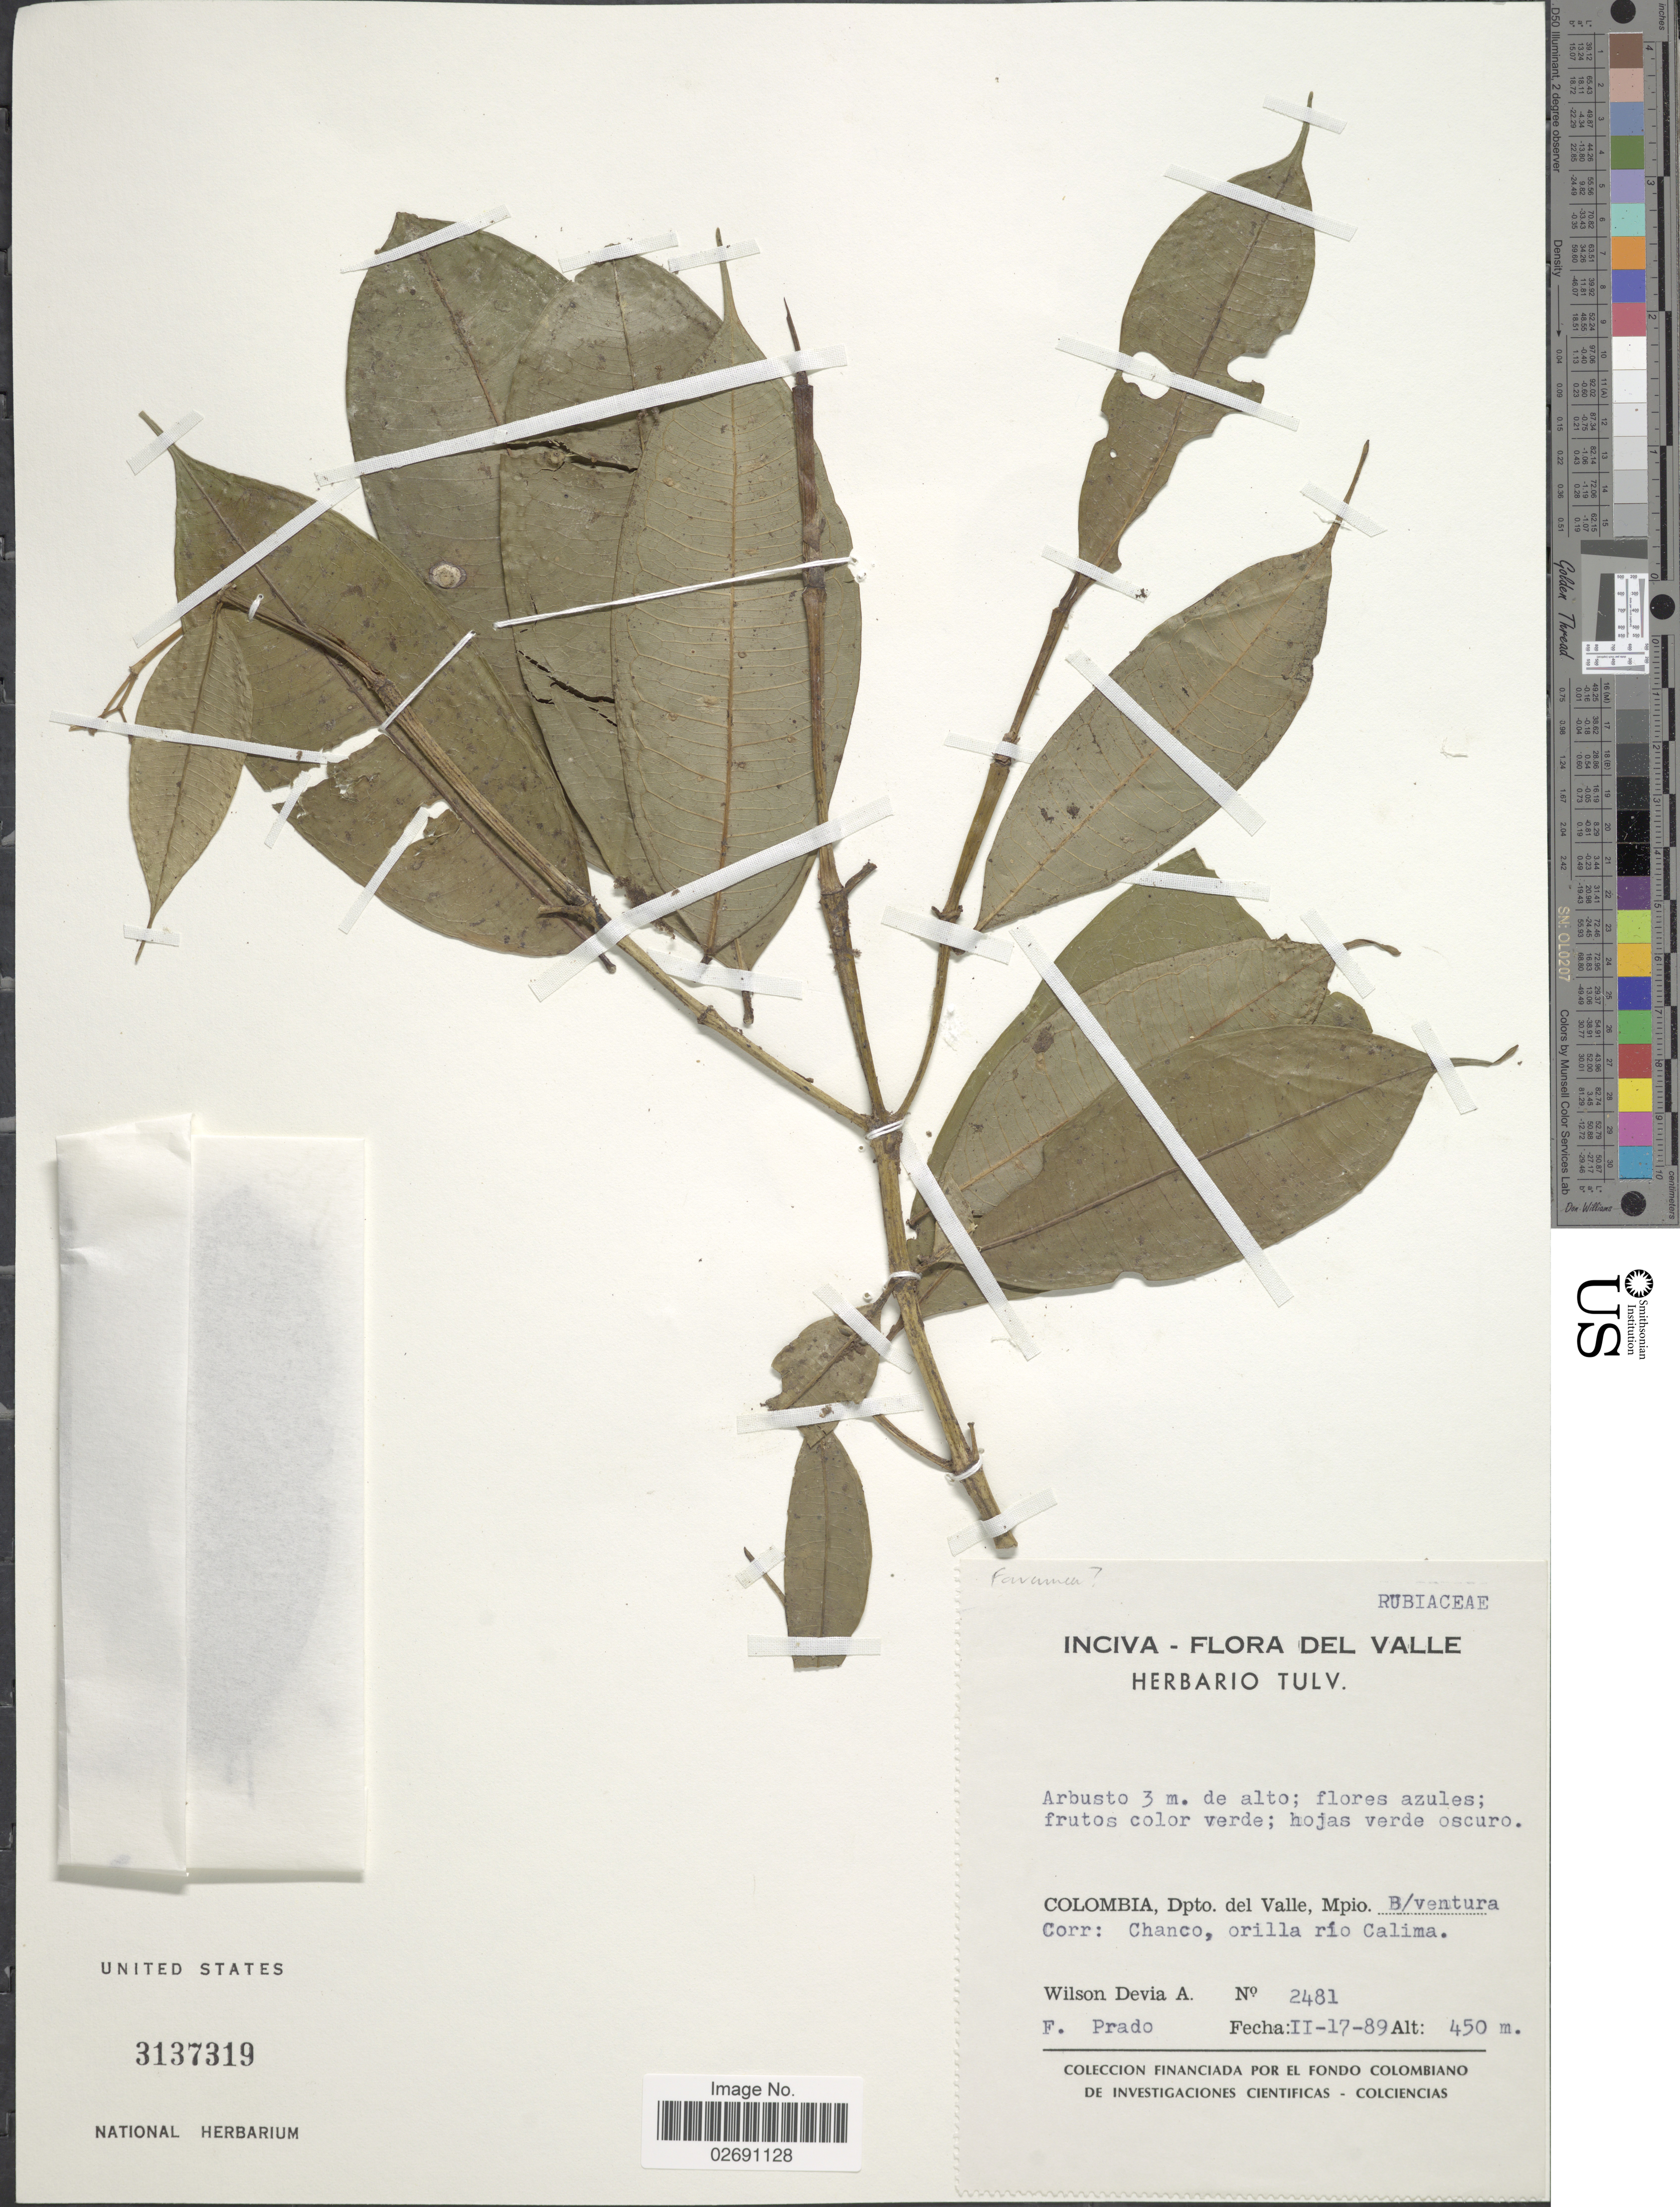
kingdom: Plantae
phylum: Tracheophyta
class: Magnoliopsida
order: Gentianales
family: Rubiaceae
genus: Faramea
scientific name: Faramea sp.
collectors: W. Devia A.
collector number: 2481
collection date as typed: Transcribed d/m/y: 17/2/89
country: Colombia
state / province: Valle del Cauca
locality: Dpto. del Valle, Mpio. B/ventura, Corr: Chanco, orilla rio Calima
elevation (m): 450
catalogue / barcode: US 3137319